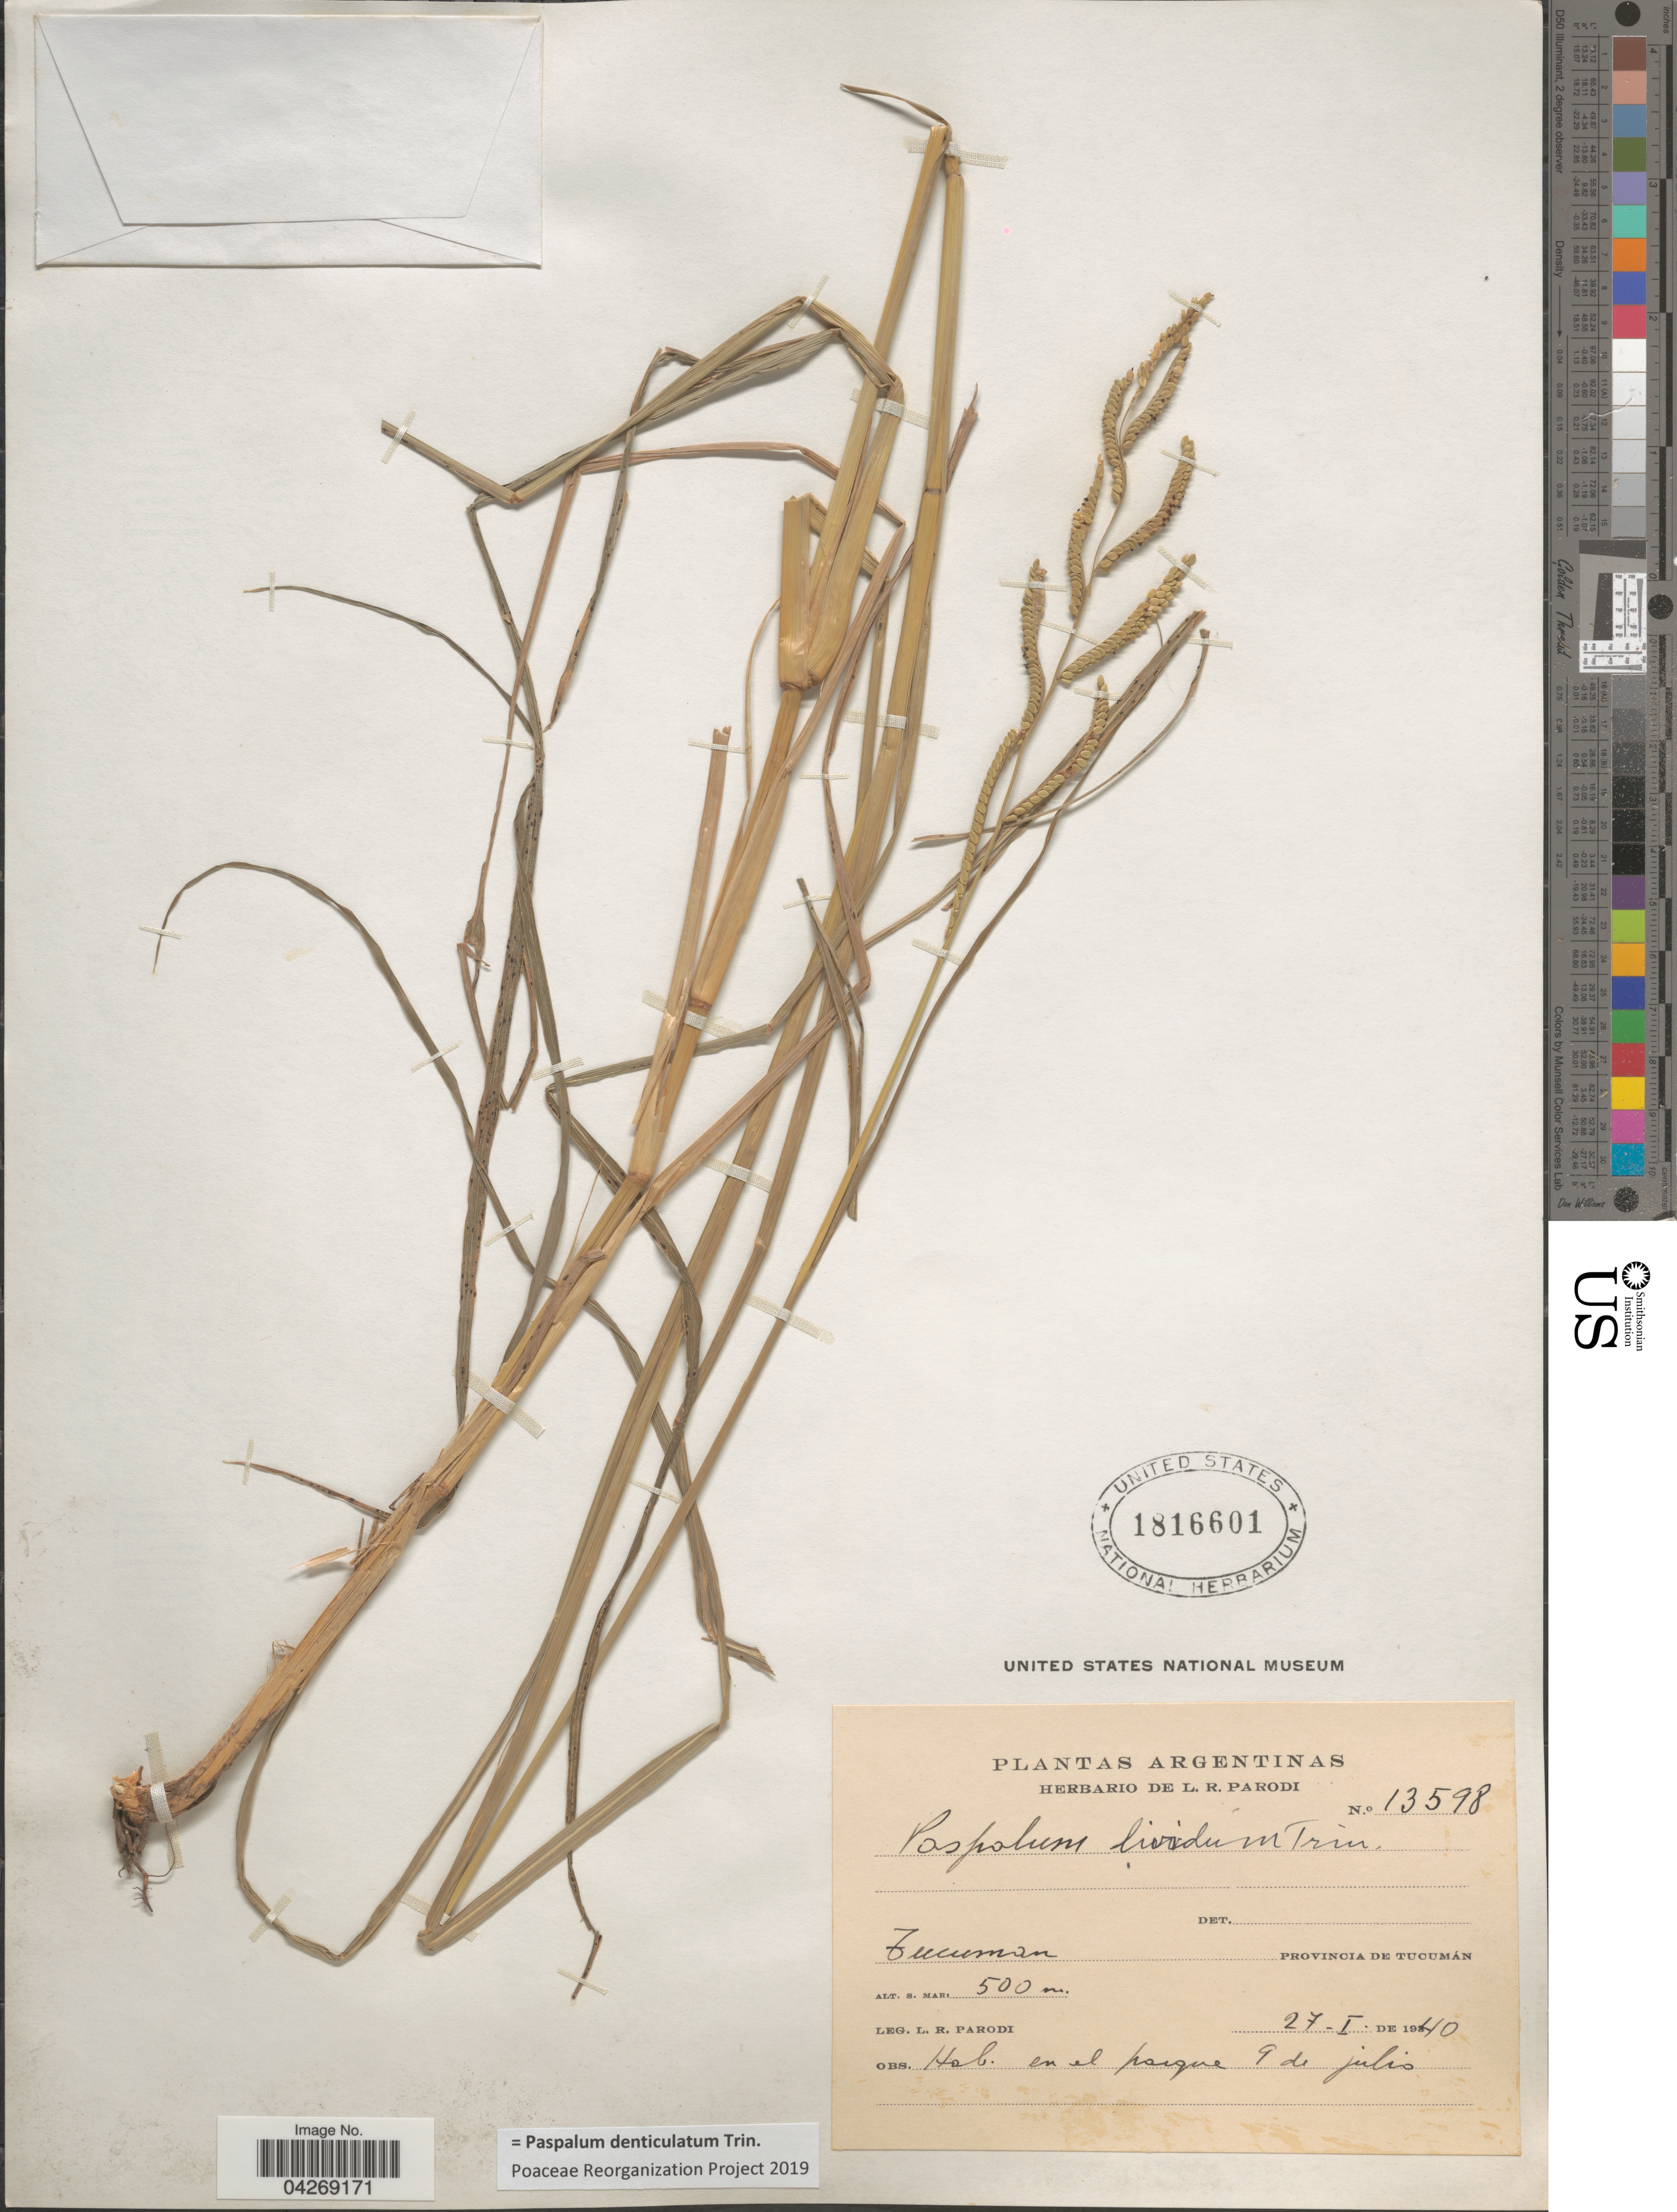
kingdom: Plantae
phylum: Tracheophyta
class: Liliopsida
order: Poales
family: Poaceae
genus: Paspalum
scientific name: Paspalum denticulatum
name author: Trin.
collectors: L. R. Parodi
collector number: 13598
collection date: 1940-01-27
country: Argentina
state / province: Tucuman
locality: Tucuman. En el parque 9 de julio.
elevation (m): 500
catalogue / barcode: US 1816601